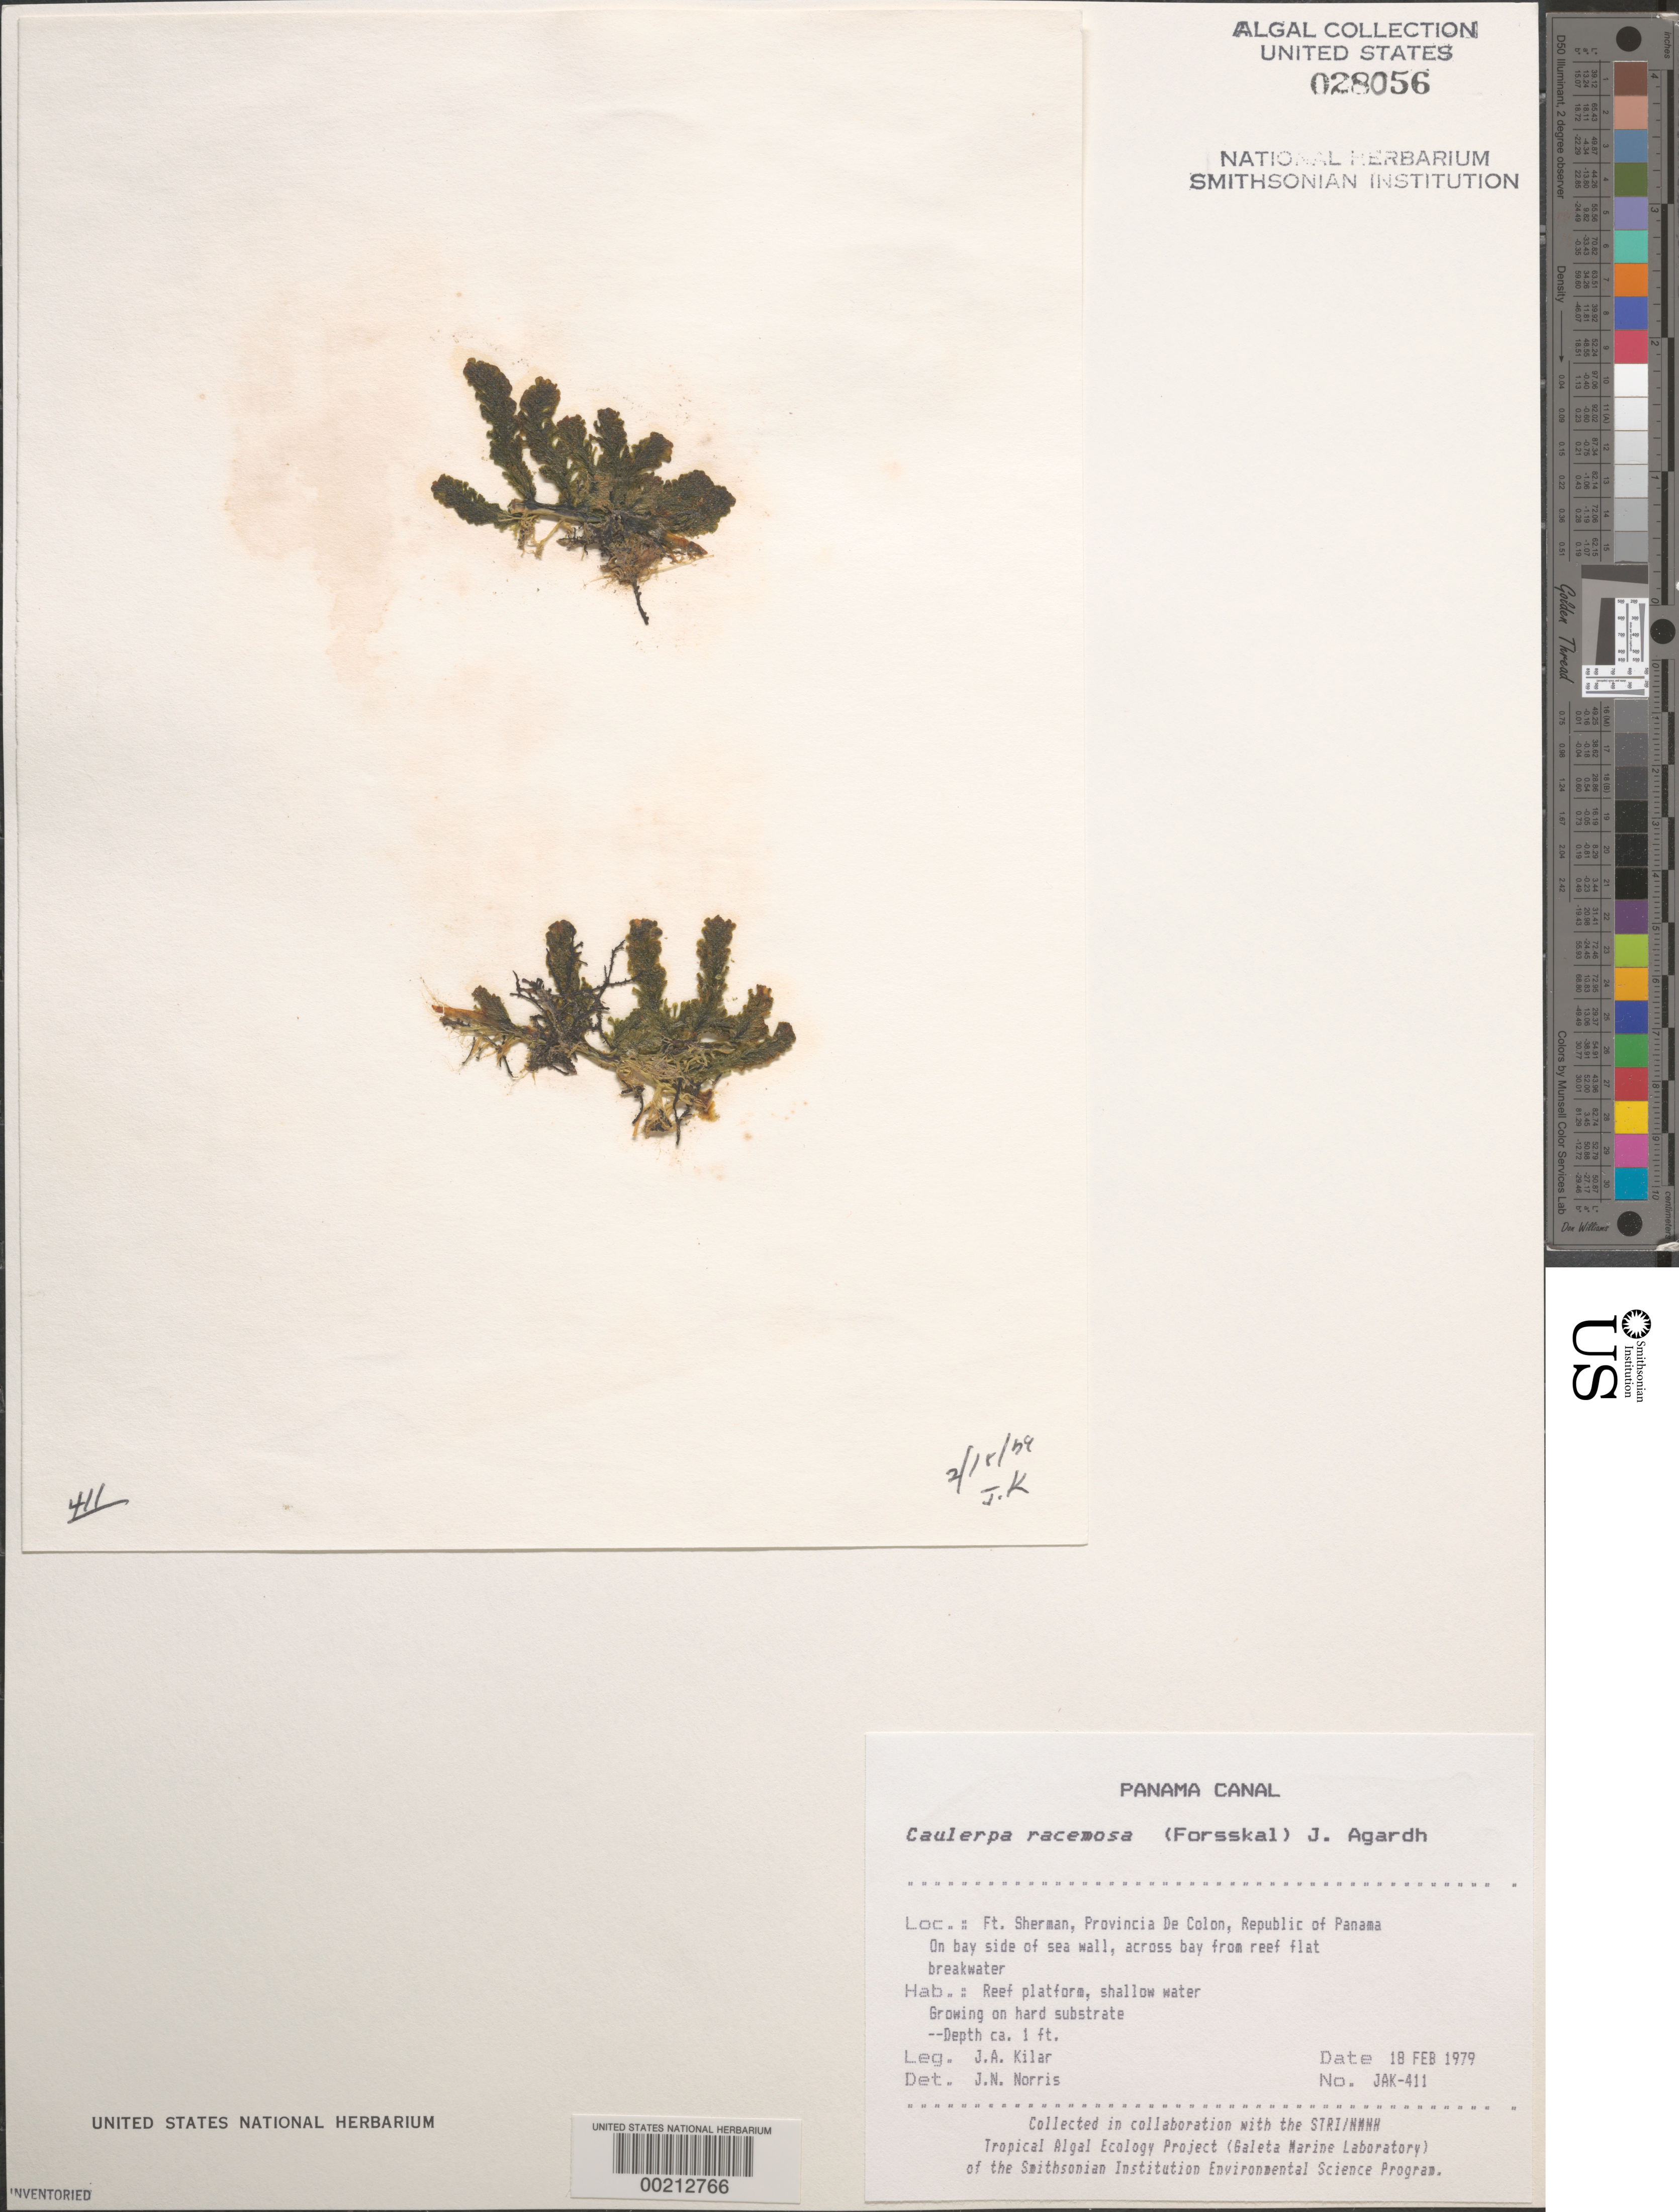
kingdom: Plantae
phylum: Chlorophyta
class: Ulvophyceae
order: Bryopsidales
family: Caulerpaceae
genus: Caulerpa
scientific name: Caulerpa racemosa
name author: (Forssk.) J. Agardh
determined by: Norris, James N.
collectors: J. A. Kilar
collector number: JAK-411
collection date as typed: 18 Feb 1979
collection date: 1979-02-18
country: Panama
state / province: Colón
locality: Fort Sherman, Canal Zone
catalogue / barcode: US 28056